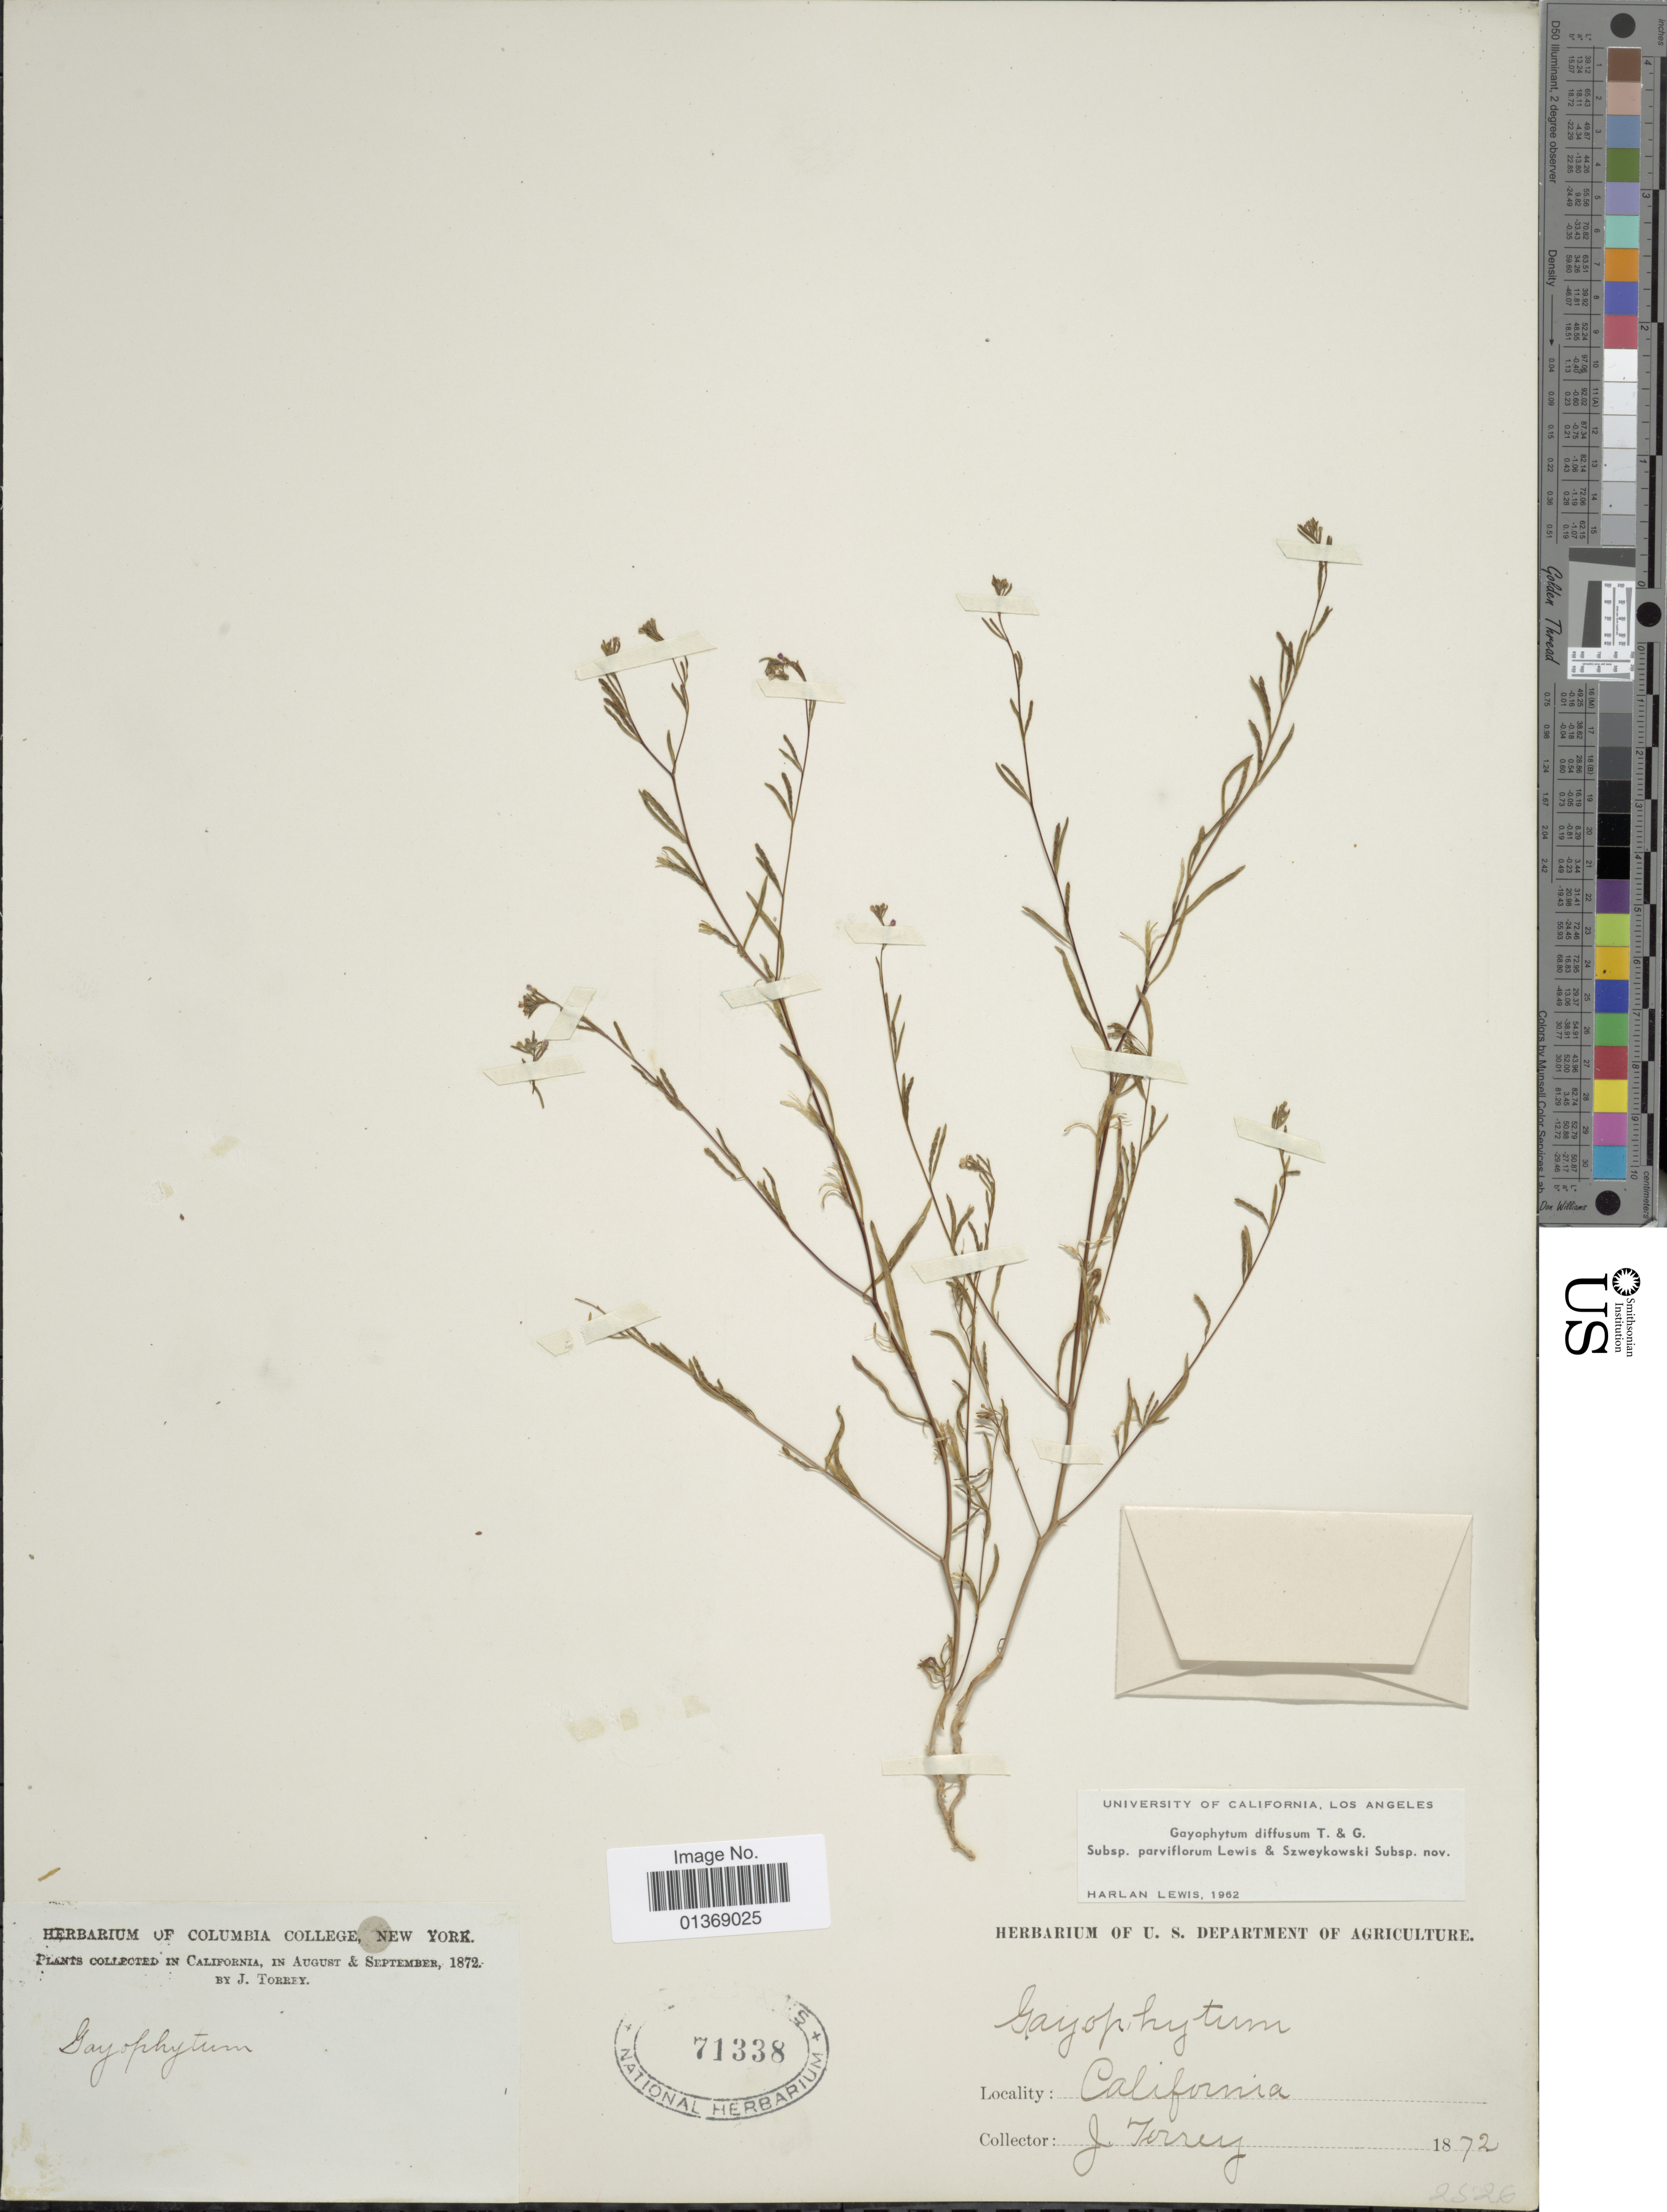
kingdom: Plantae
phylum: Tracheophyta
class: Magnoliopsida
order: Myrtales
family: Onagraceae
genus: Gayophytum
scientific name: Gayophytum diffusum subsp. parviflorum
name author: F. H. Lewis & Szweyk.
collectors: J. Torrey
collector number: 2526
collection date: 1872-08/1872-09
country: United States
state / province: California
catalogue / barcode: US 71338